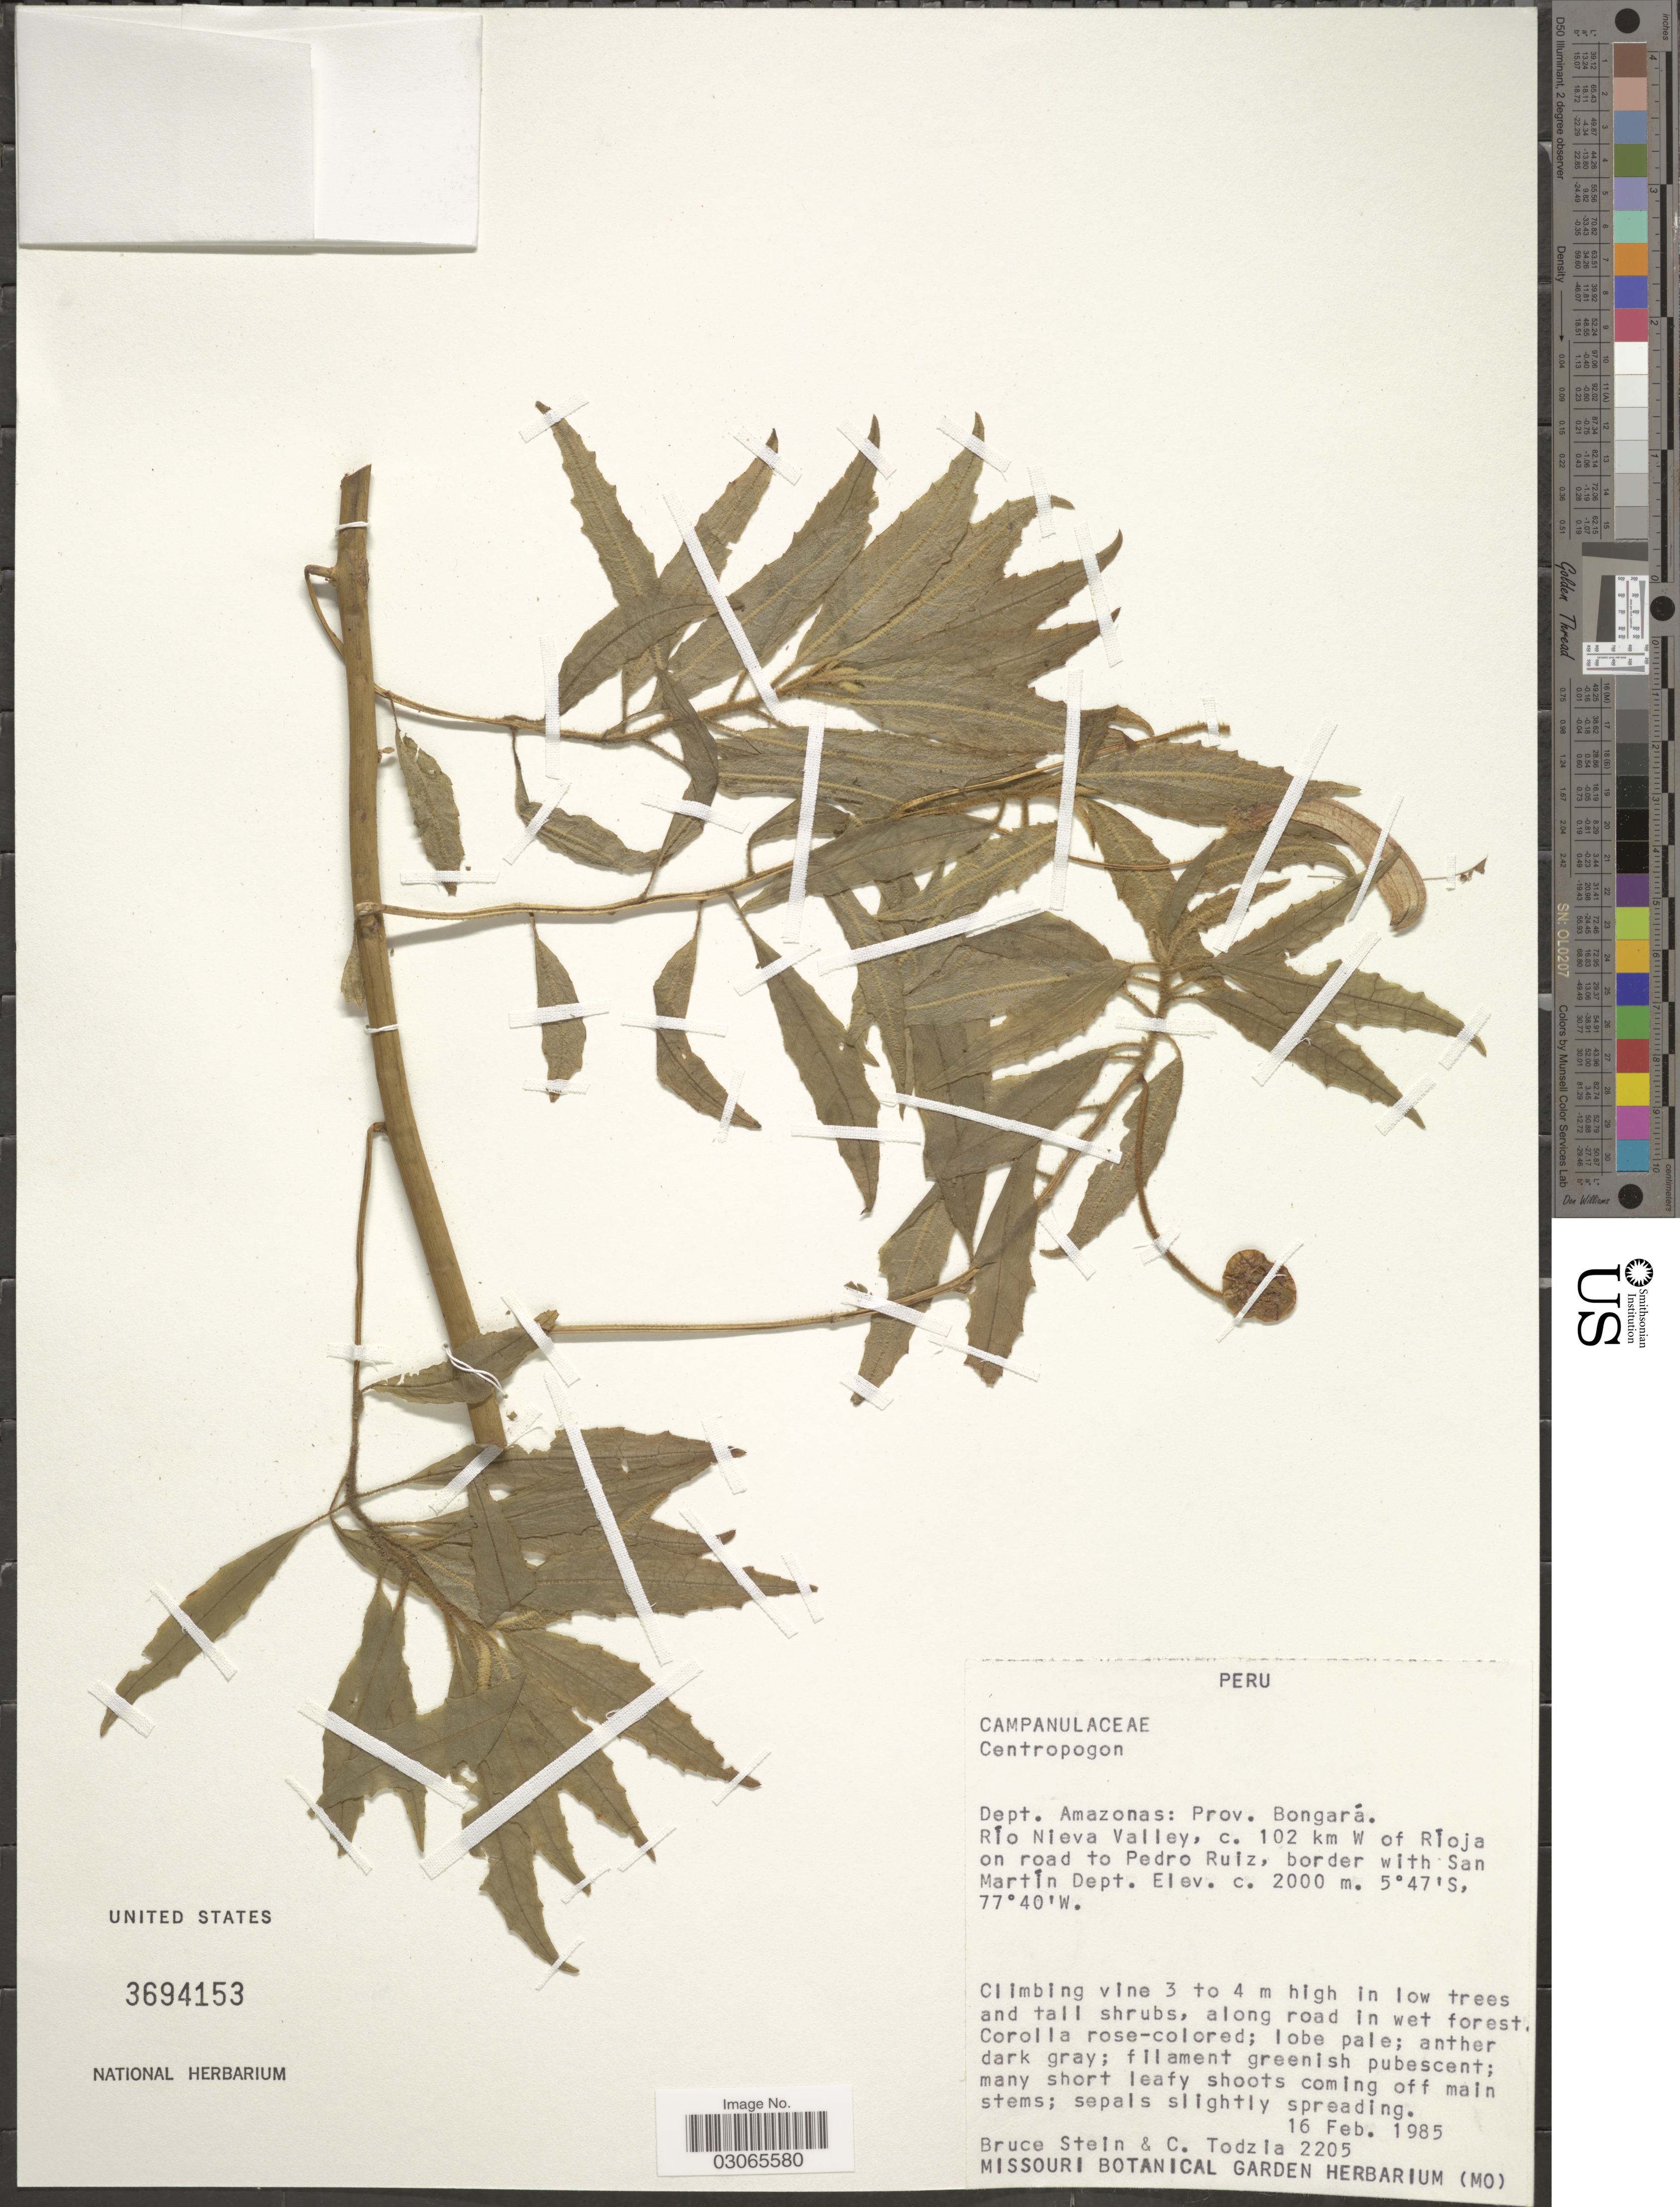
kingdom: Plantae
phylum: Tracheophyta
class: Magnoliopsida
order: Asterales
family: Campanulaceae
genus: Centropogon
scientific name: Centropogon sp.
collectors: B. A. Stein & C. A. Todzia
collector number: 2205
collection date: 1985-02-16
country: Peru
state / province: Amazonas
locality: Dept. Amazonas: Prov. Bongará. Río Nieva Valley, c. 102 km W of Ríoja on road to Pedro Ruiz, border with San Martín Dept.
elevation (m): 2000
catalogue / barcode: US 3694153